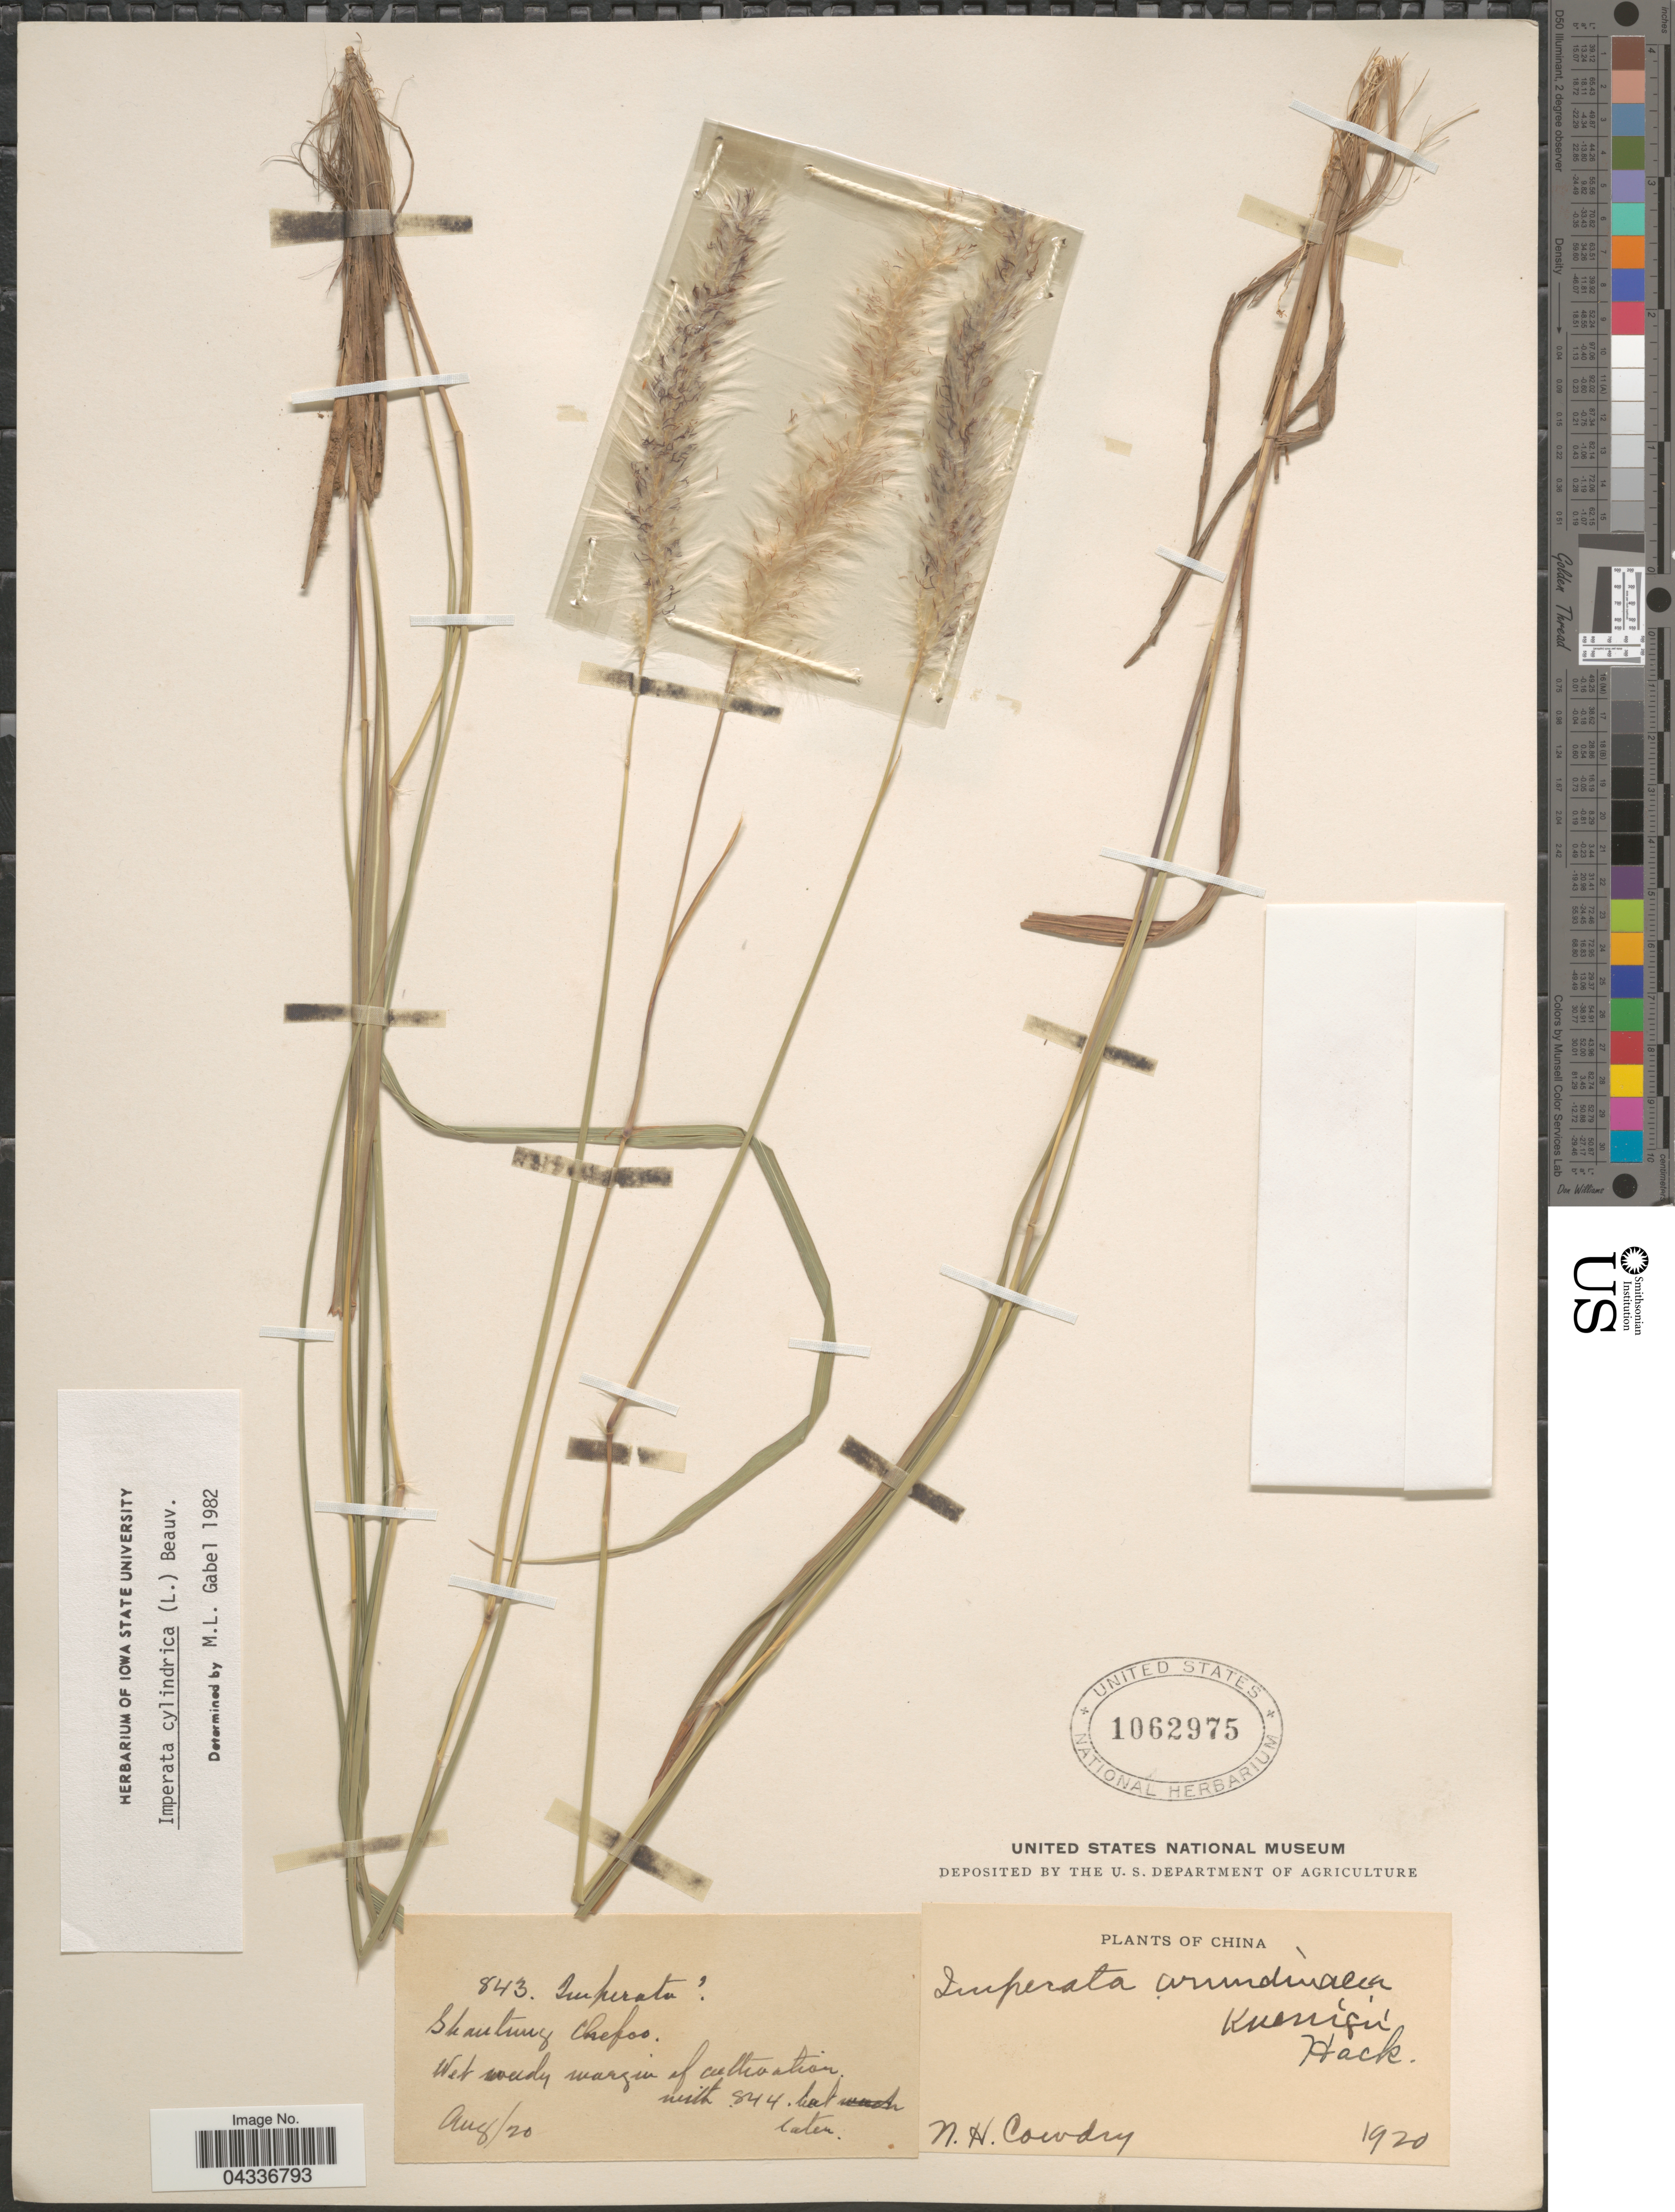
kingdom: Plantae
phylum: Tracheophyta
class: Liliopsida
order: Poales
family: Poaceae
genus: Imperata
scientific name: Imperata cylindrica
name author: (L.) P. Beauv.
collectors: N. H. Cowdry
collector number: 843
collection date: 1920-08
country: China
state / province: Shandong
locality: Shantung Chefoo.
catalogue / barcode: US 1062975